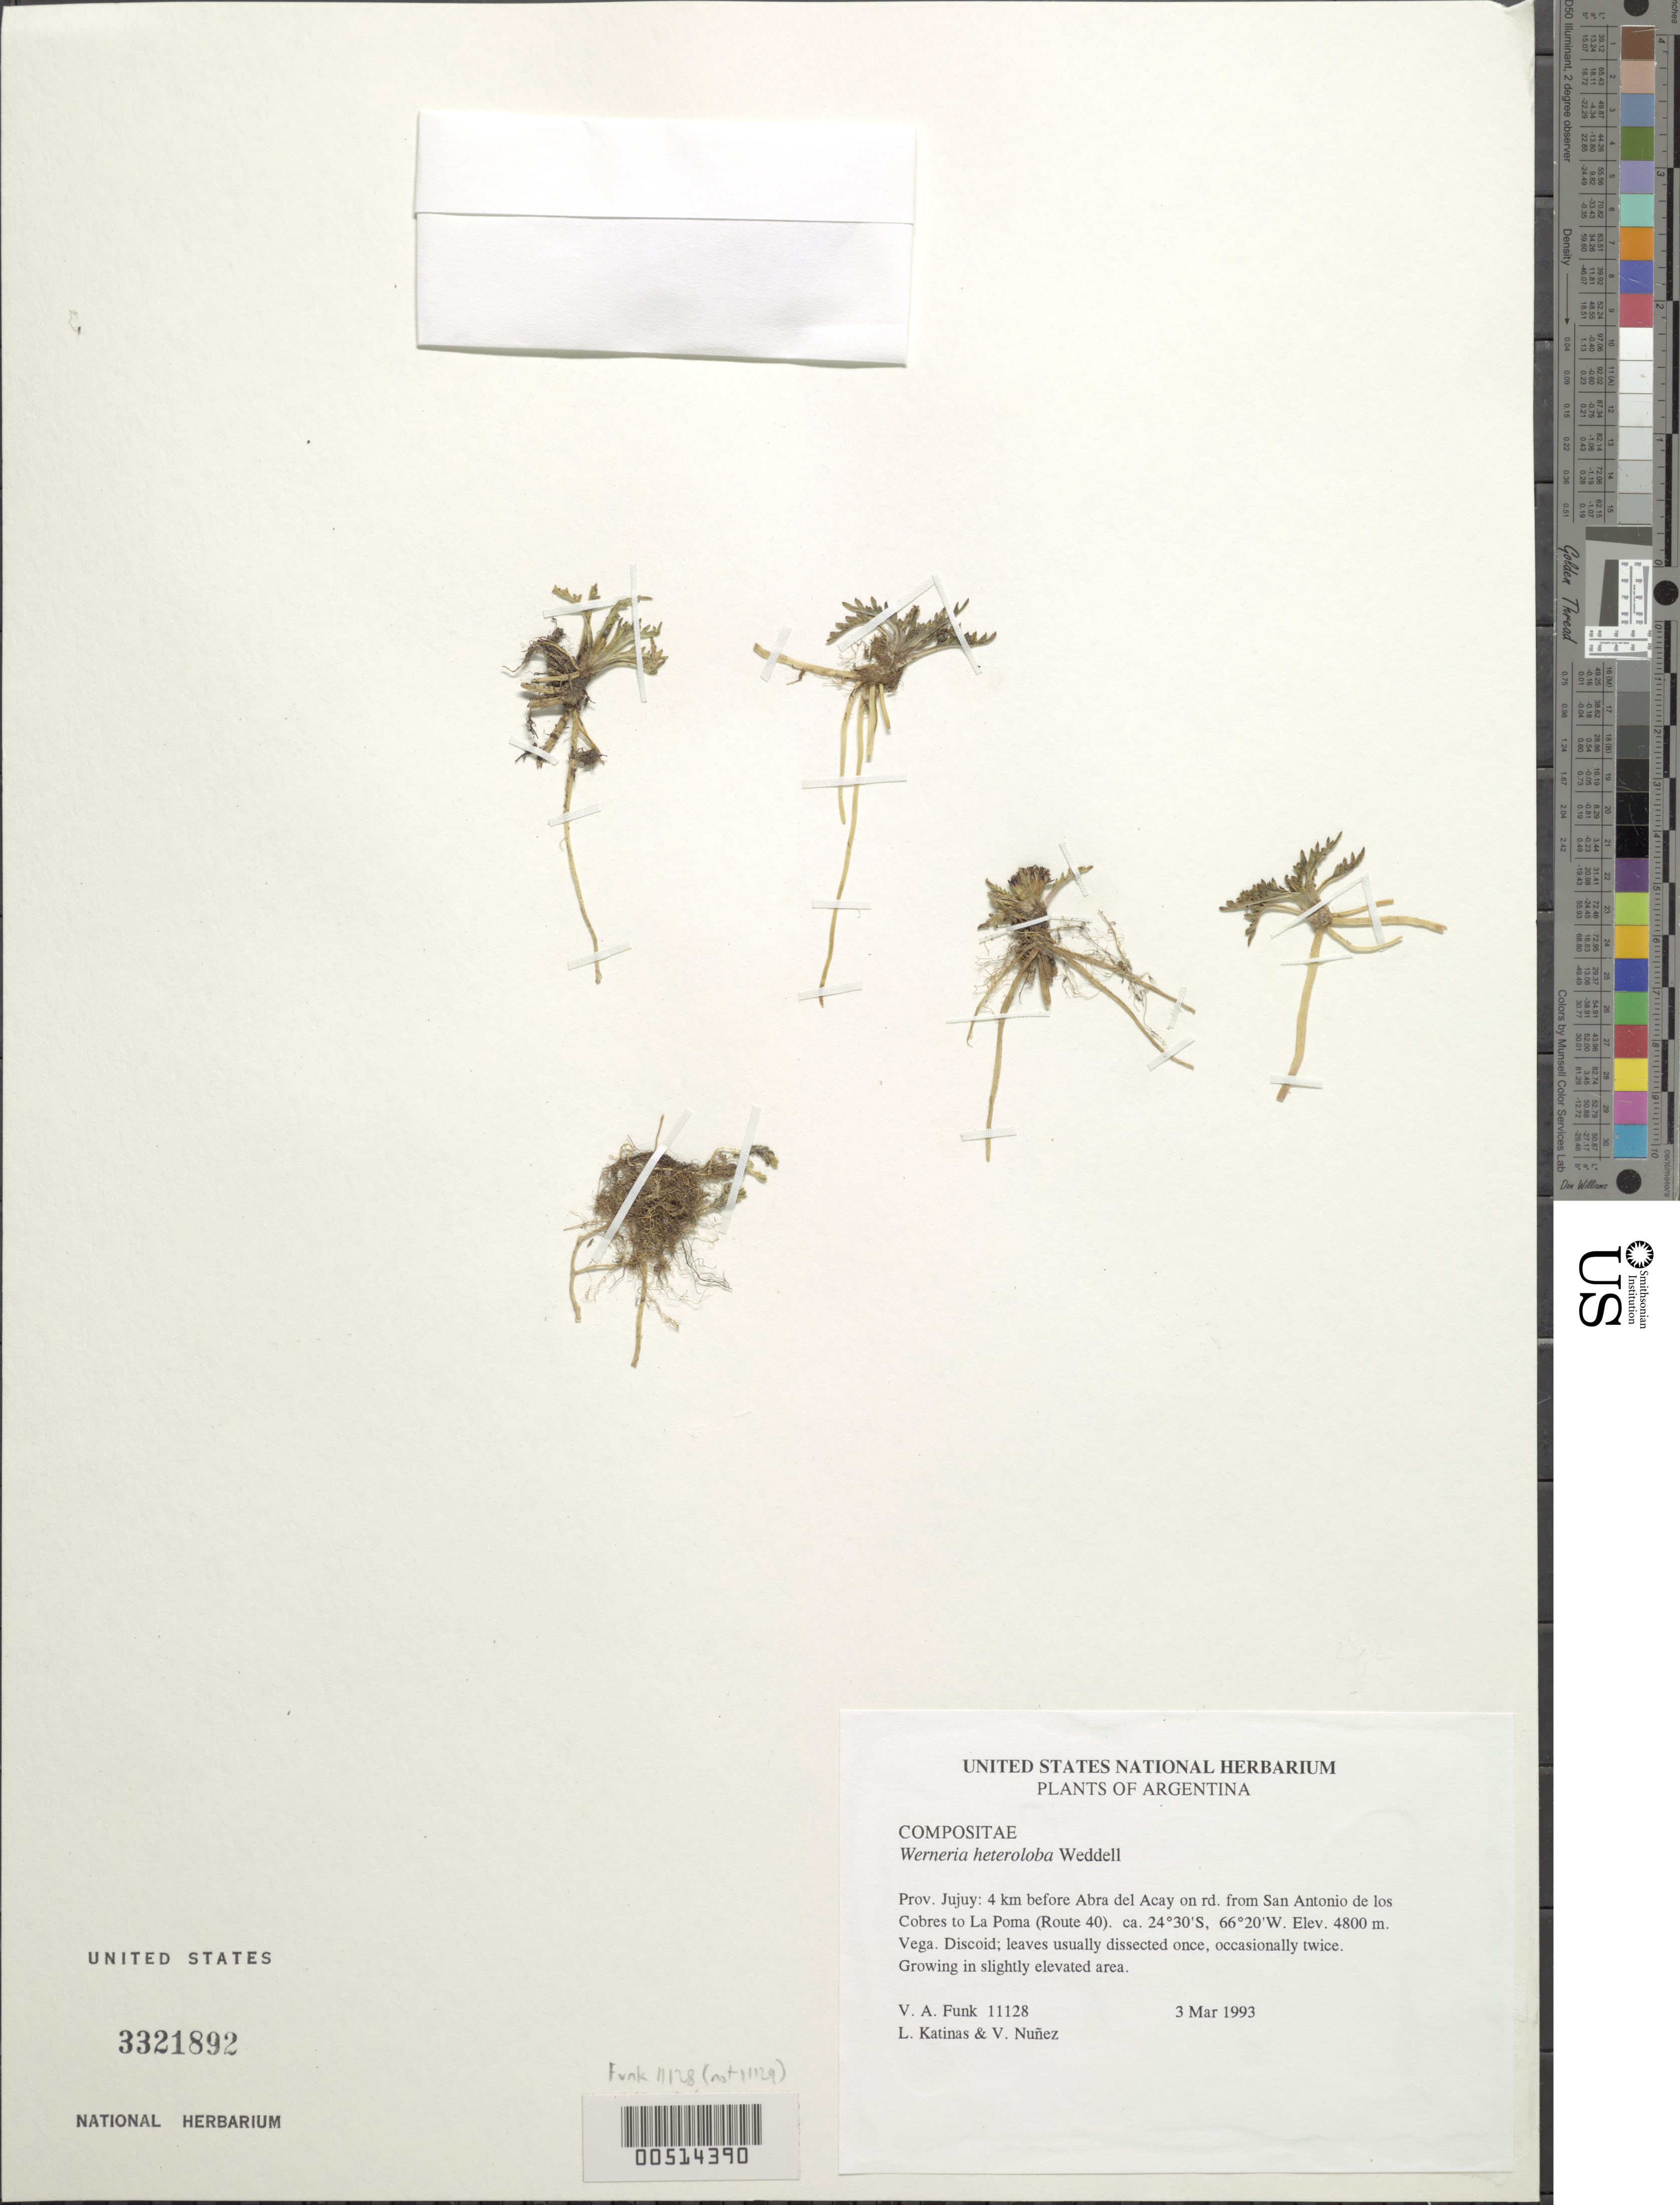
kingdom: Plantae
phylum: Tracheophyta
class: Magnoliopsida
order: Asterales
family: Asteraceae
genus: Werneria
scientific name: Werneria pinnatifida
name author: Remy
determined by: Calvo, Joel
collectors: V. Funk, L. Katinas & V. Nuñez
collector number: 11128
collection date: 1993-03-03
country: Argentina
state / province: Jujuy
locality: Abra del Acay, 4 km before, on rd. from San Antonio de los Cobres to La Poma (Route 40)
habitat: Vega; growing in slightly elevated area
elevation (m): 4800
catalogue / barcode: US 3321892